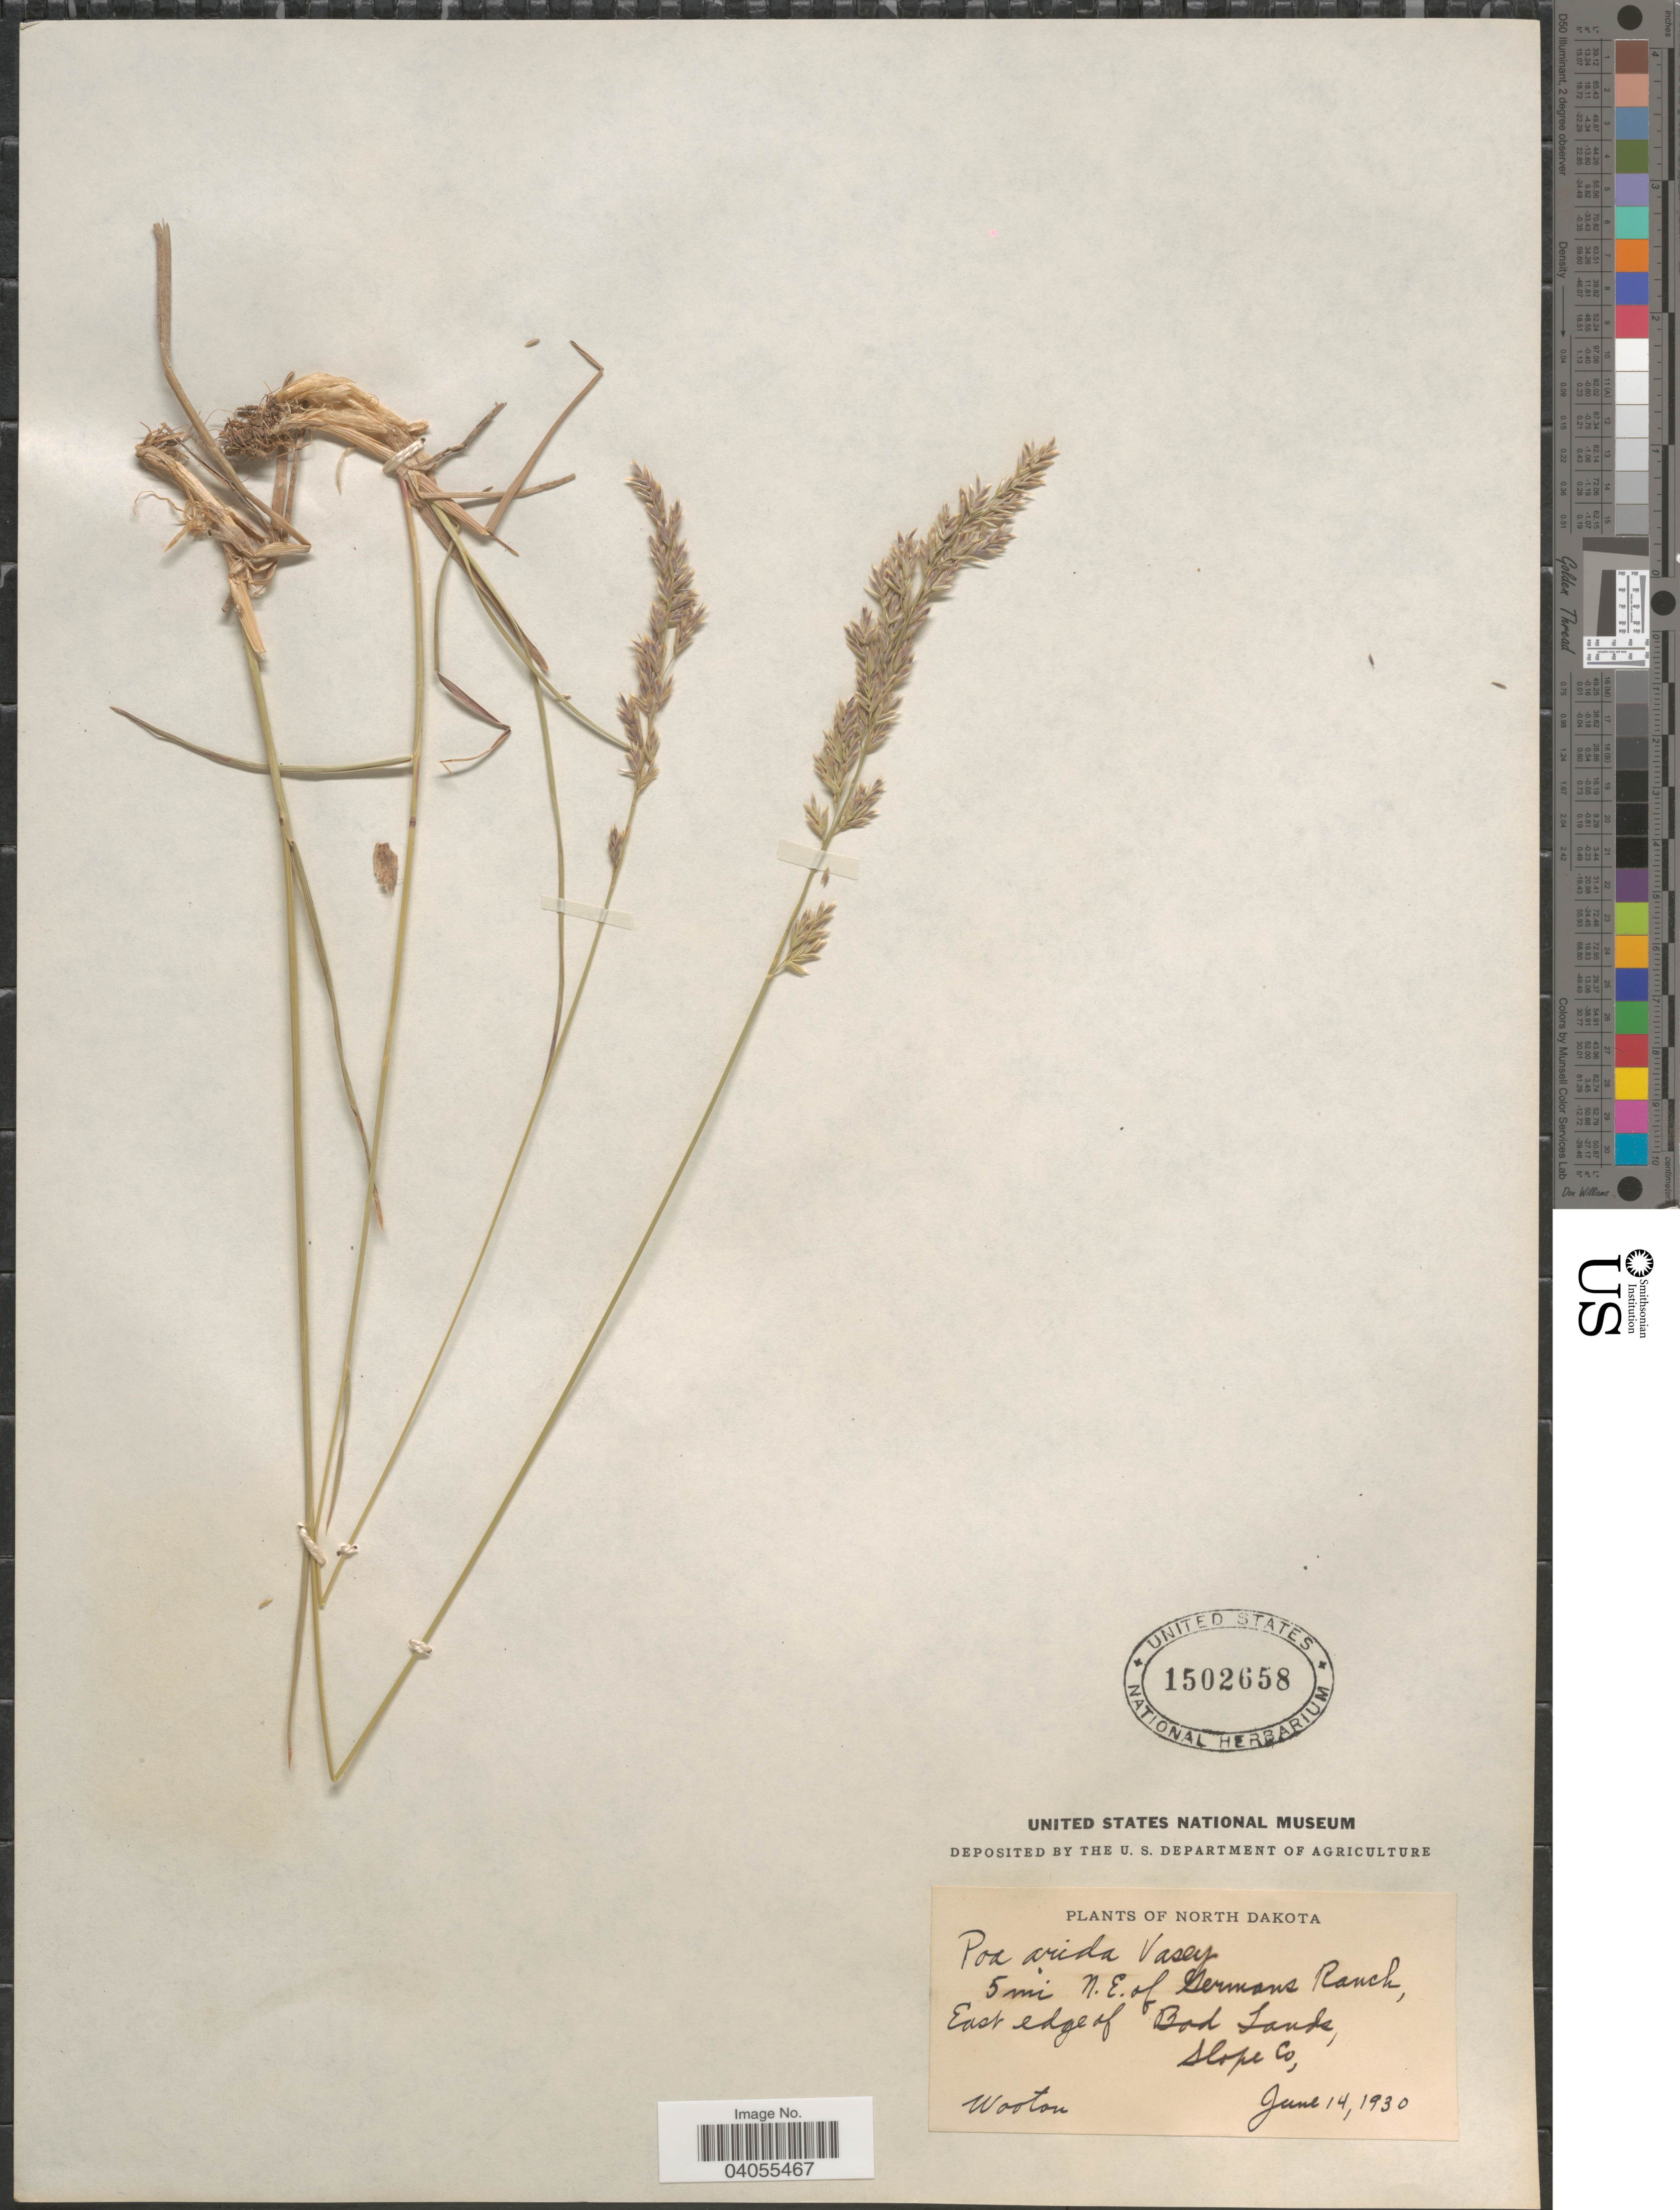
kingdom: Plantae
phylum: Tracheophyta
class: Liliopsida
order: Poales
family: Poaceae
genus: Poa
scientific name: Poa arida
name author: Vasey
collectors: E. O. Wooton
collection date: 1930-06-14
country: United States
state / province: North Dakota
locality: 5 mi. N.E. of Germans Ranch, East edge of Bod Lands, Slope Co.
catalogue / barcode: US 1502658